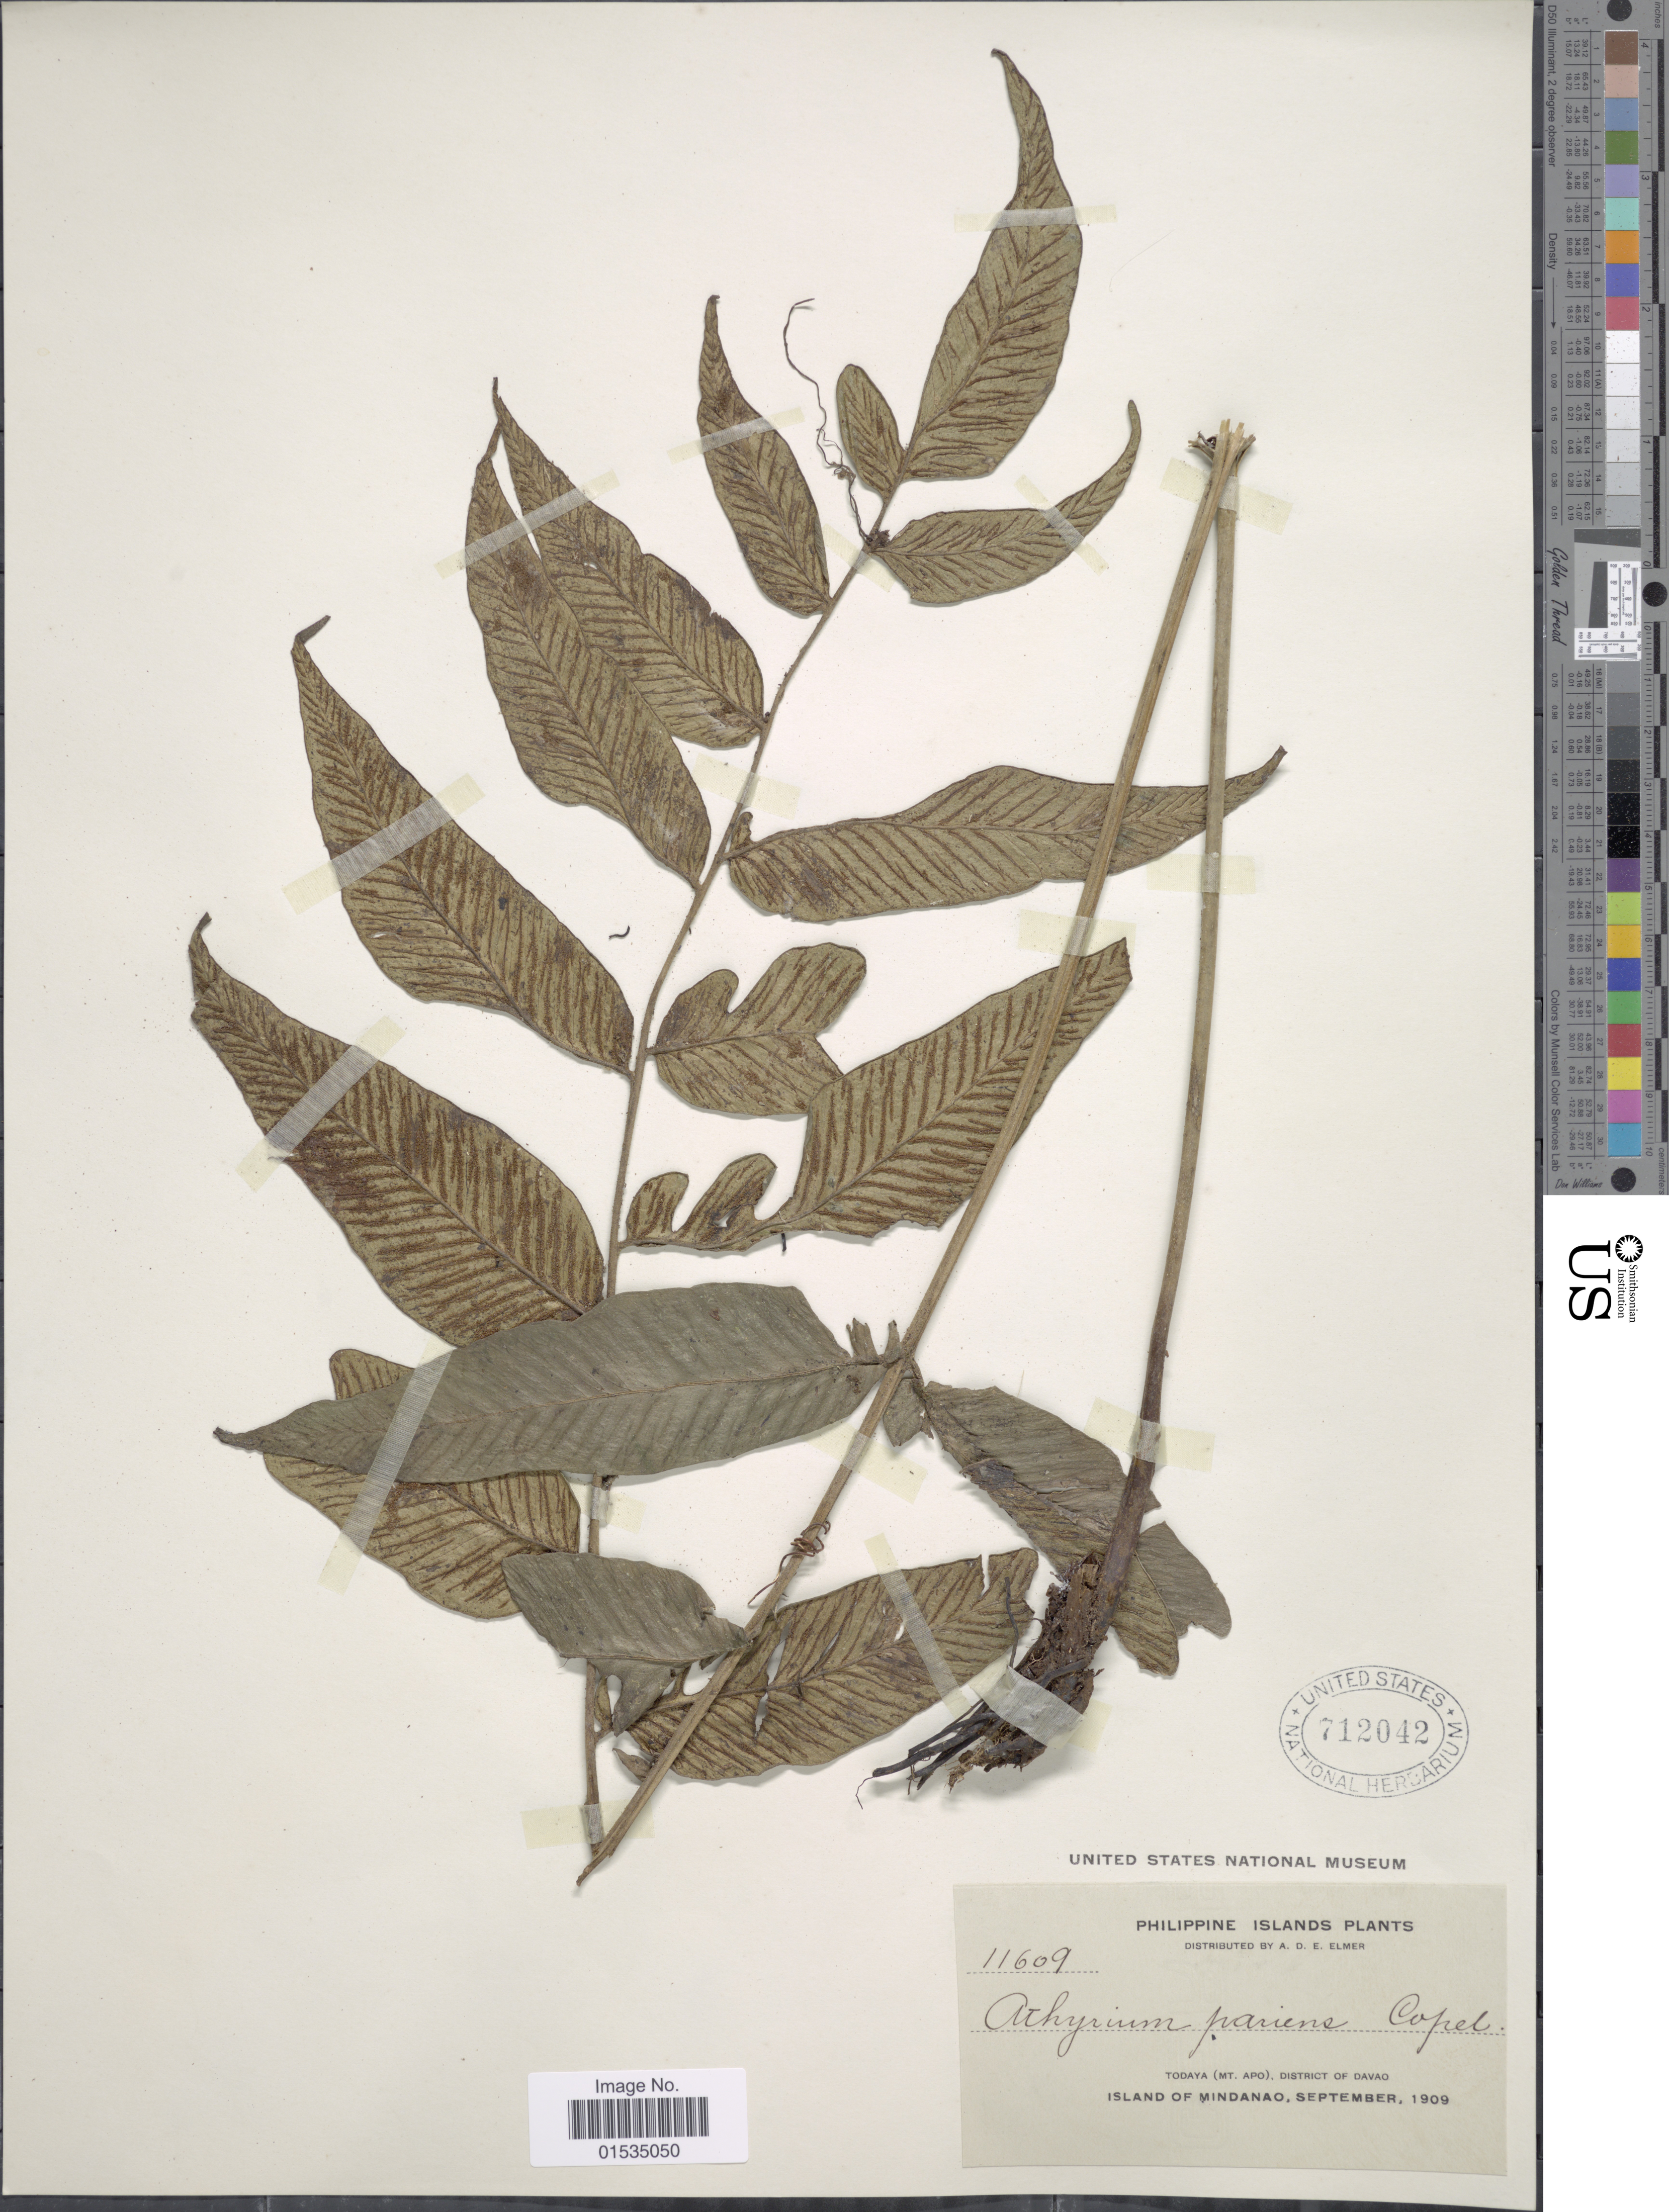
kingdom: Plantae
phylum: Tracheophyta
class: Polypodiopsida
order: Polypodiales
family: Athyriaceae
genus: Diplazium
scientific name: Diplazium pariens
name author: Copel.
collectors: A. D. E. Elmer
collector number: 11609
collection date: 1909-09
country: Philippines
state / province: Davao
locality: Todaya (Mt. Apo), Island of Mindanao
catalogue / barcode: US 712042